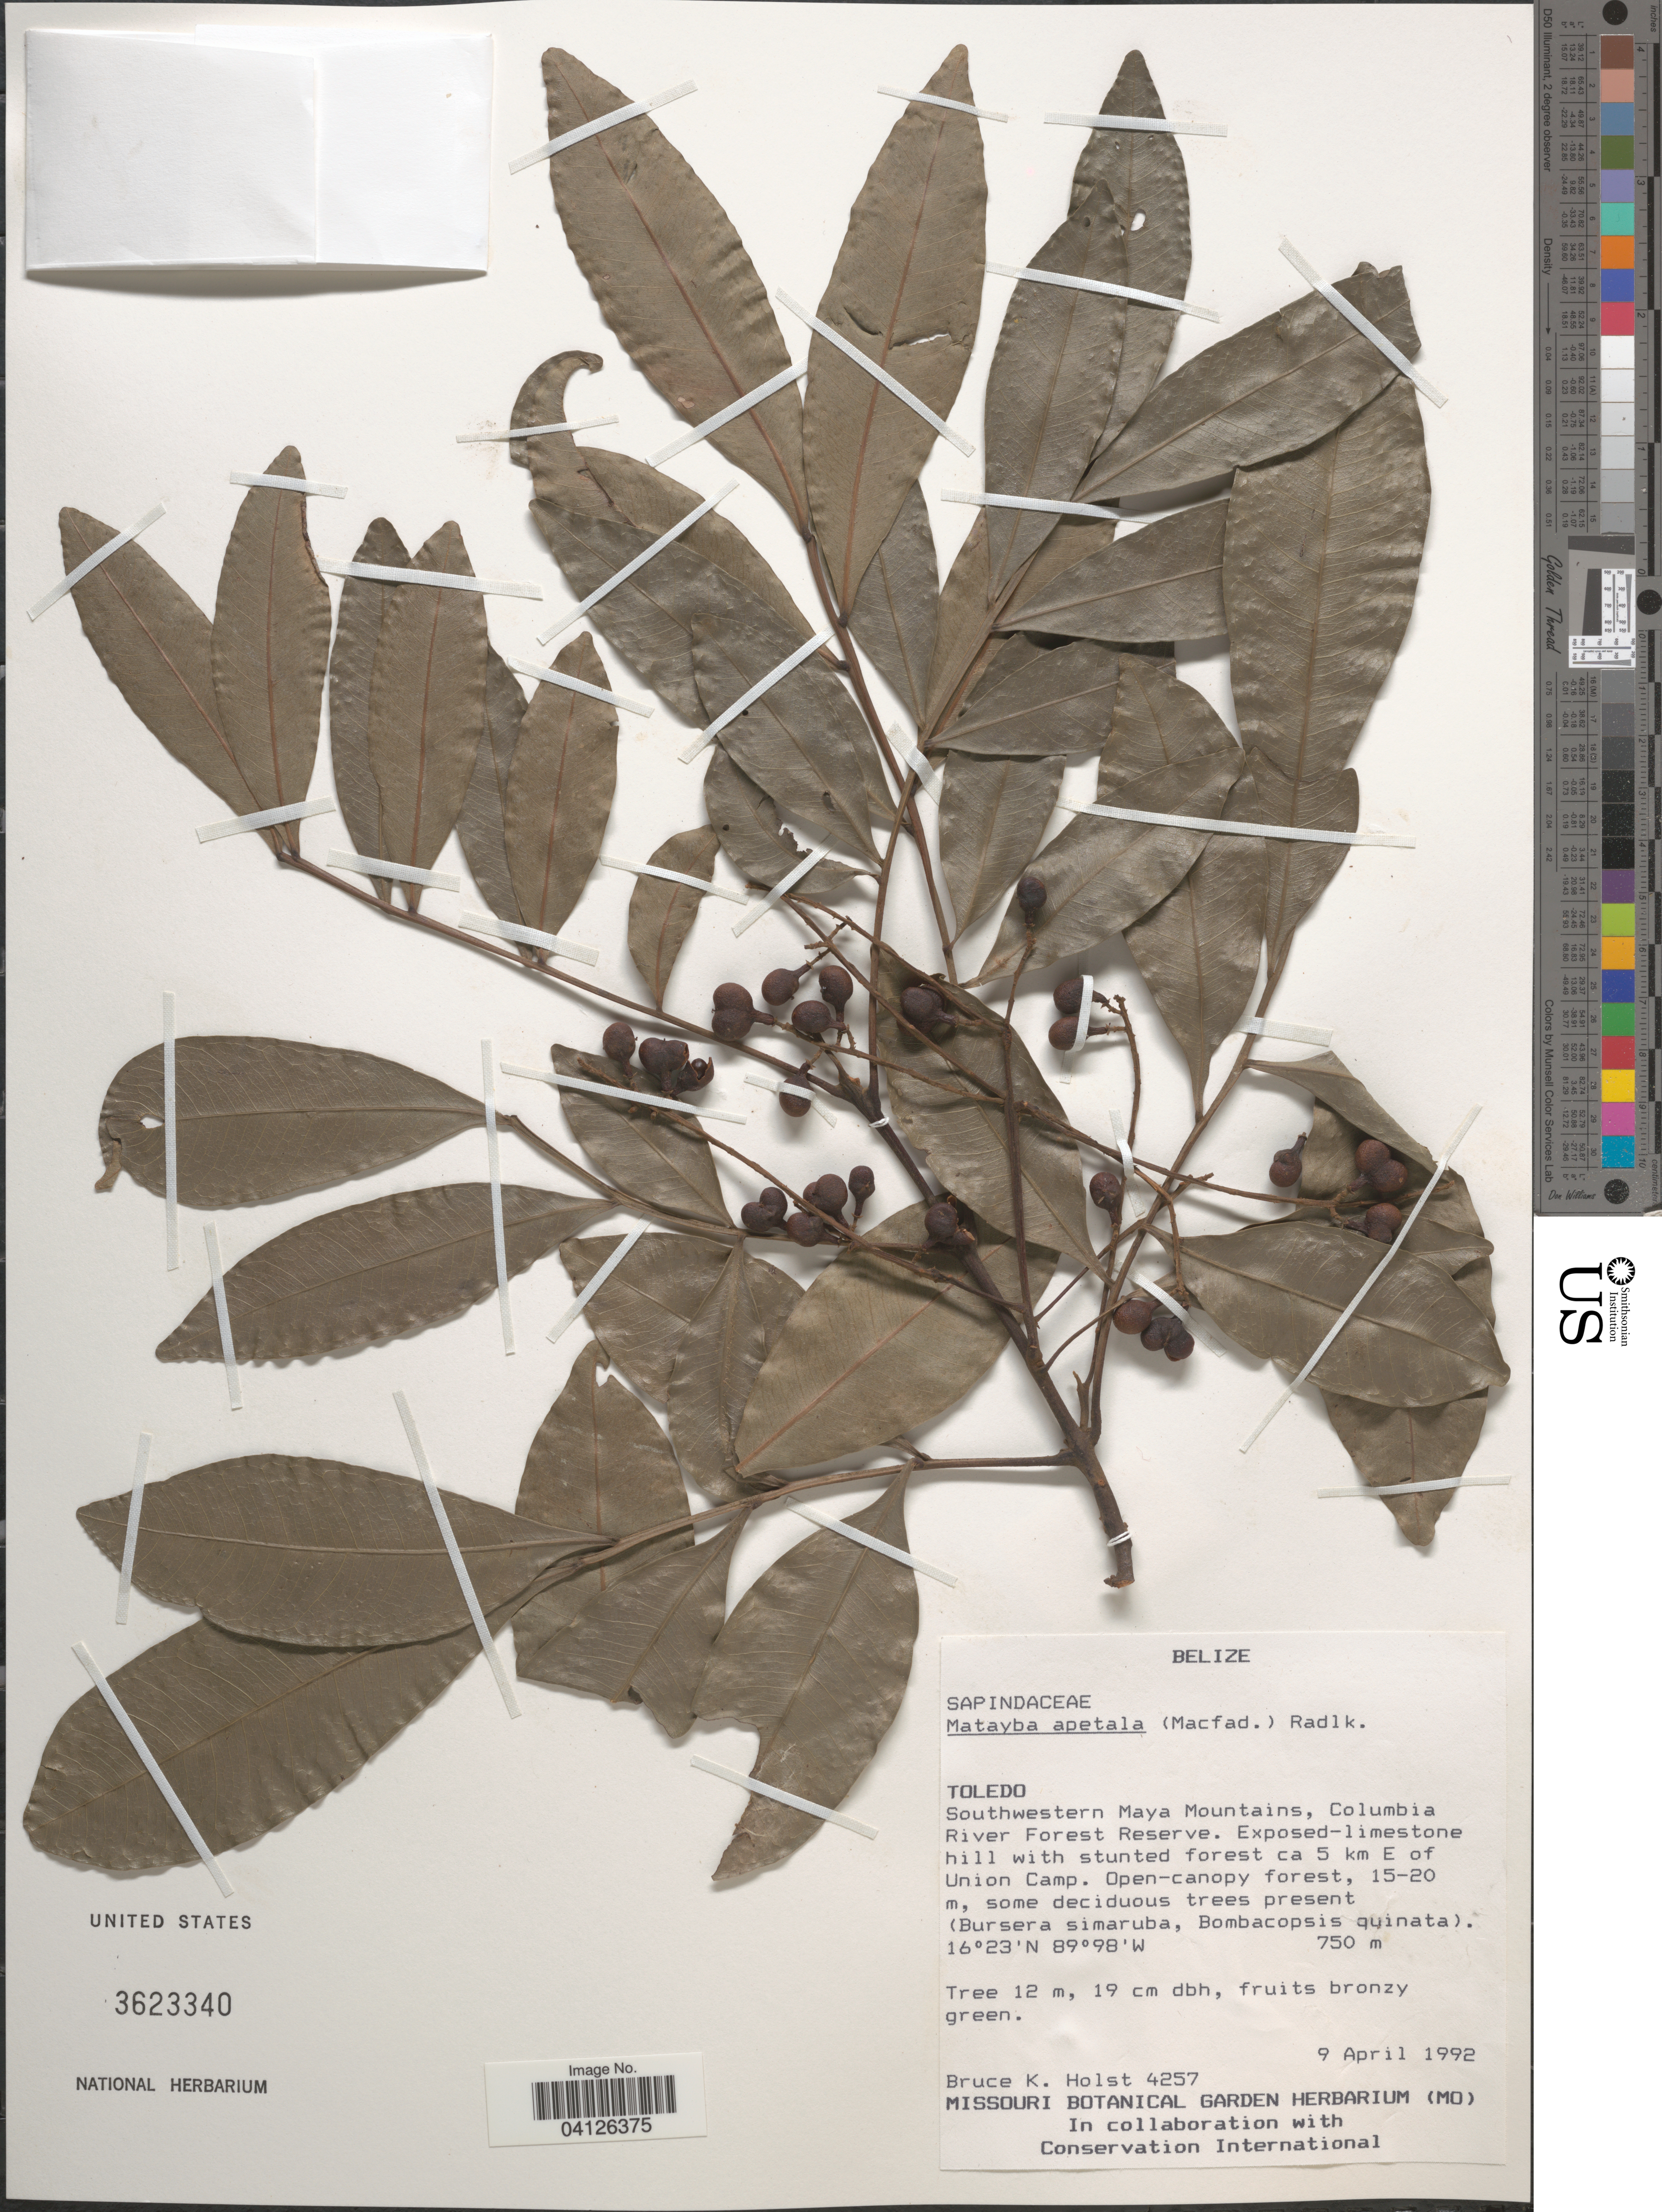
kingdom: Plantae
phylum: Tracheophyta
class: Magnoliopsida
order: Sapindales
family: Sapindaceae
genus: Matayba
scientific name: Matayba oppositifolia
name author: (A. Rich.) Britton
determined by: Acevedo-Rodriguez, P., (US), Smithsonian Institution - National Museum of Natural History (UNITED STATES)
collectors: B. Holst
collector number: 4257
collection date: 1992-04-09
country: Belize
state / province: Toledo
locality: Southwestern Maya Mountains, Columbia River Forest Reserve. Exposed-limestone hill with stunted forest ca 5 km E of Union Camp.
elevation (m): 750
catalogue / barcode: US 3623340